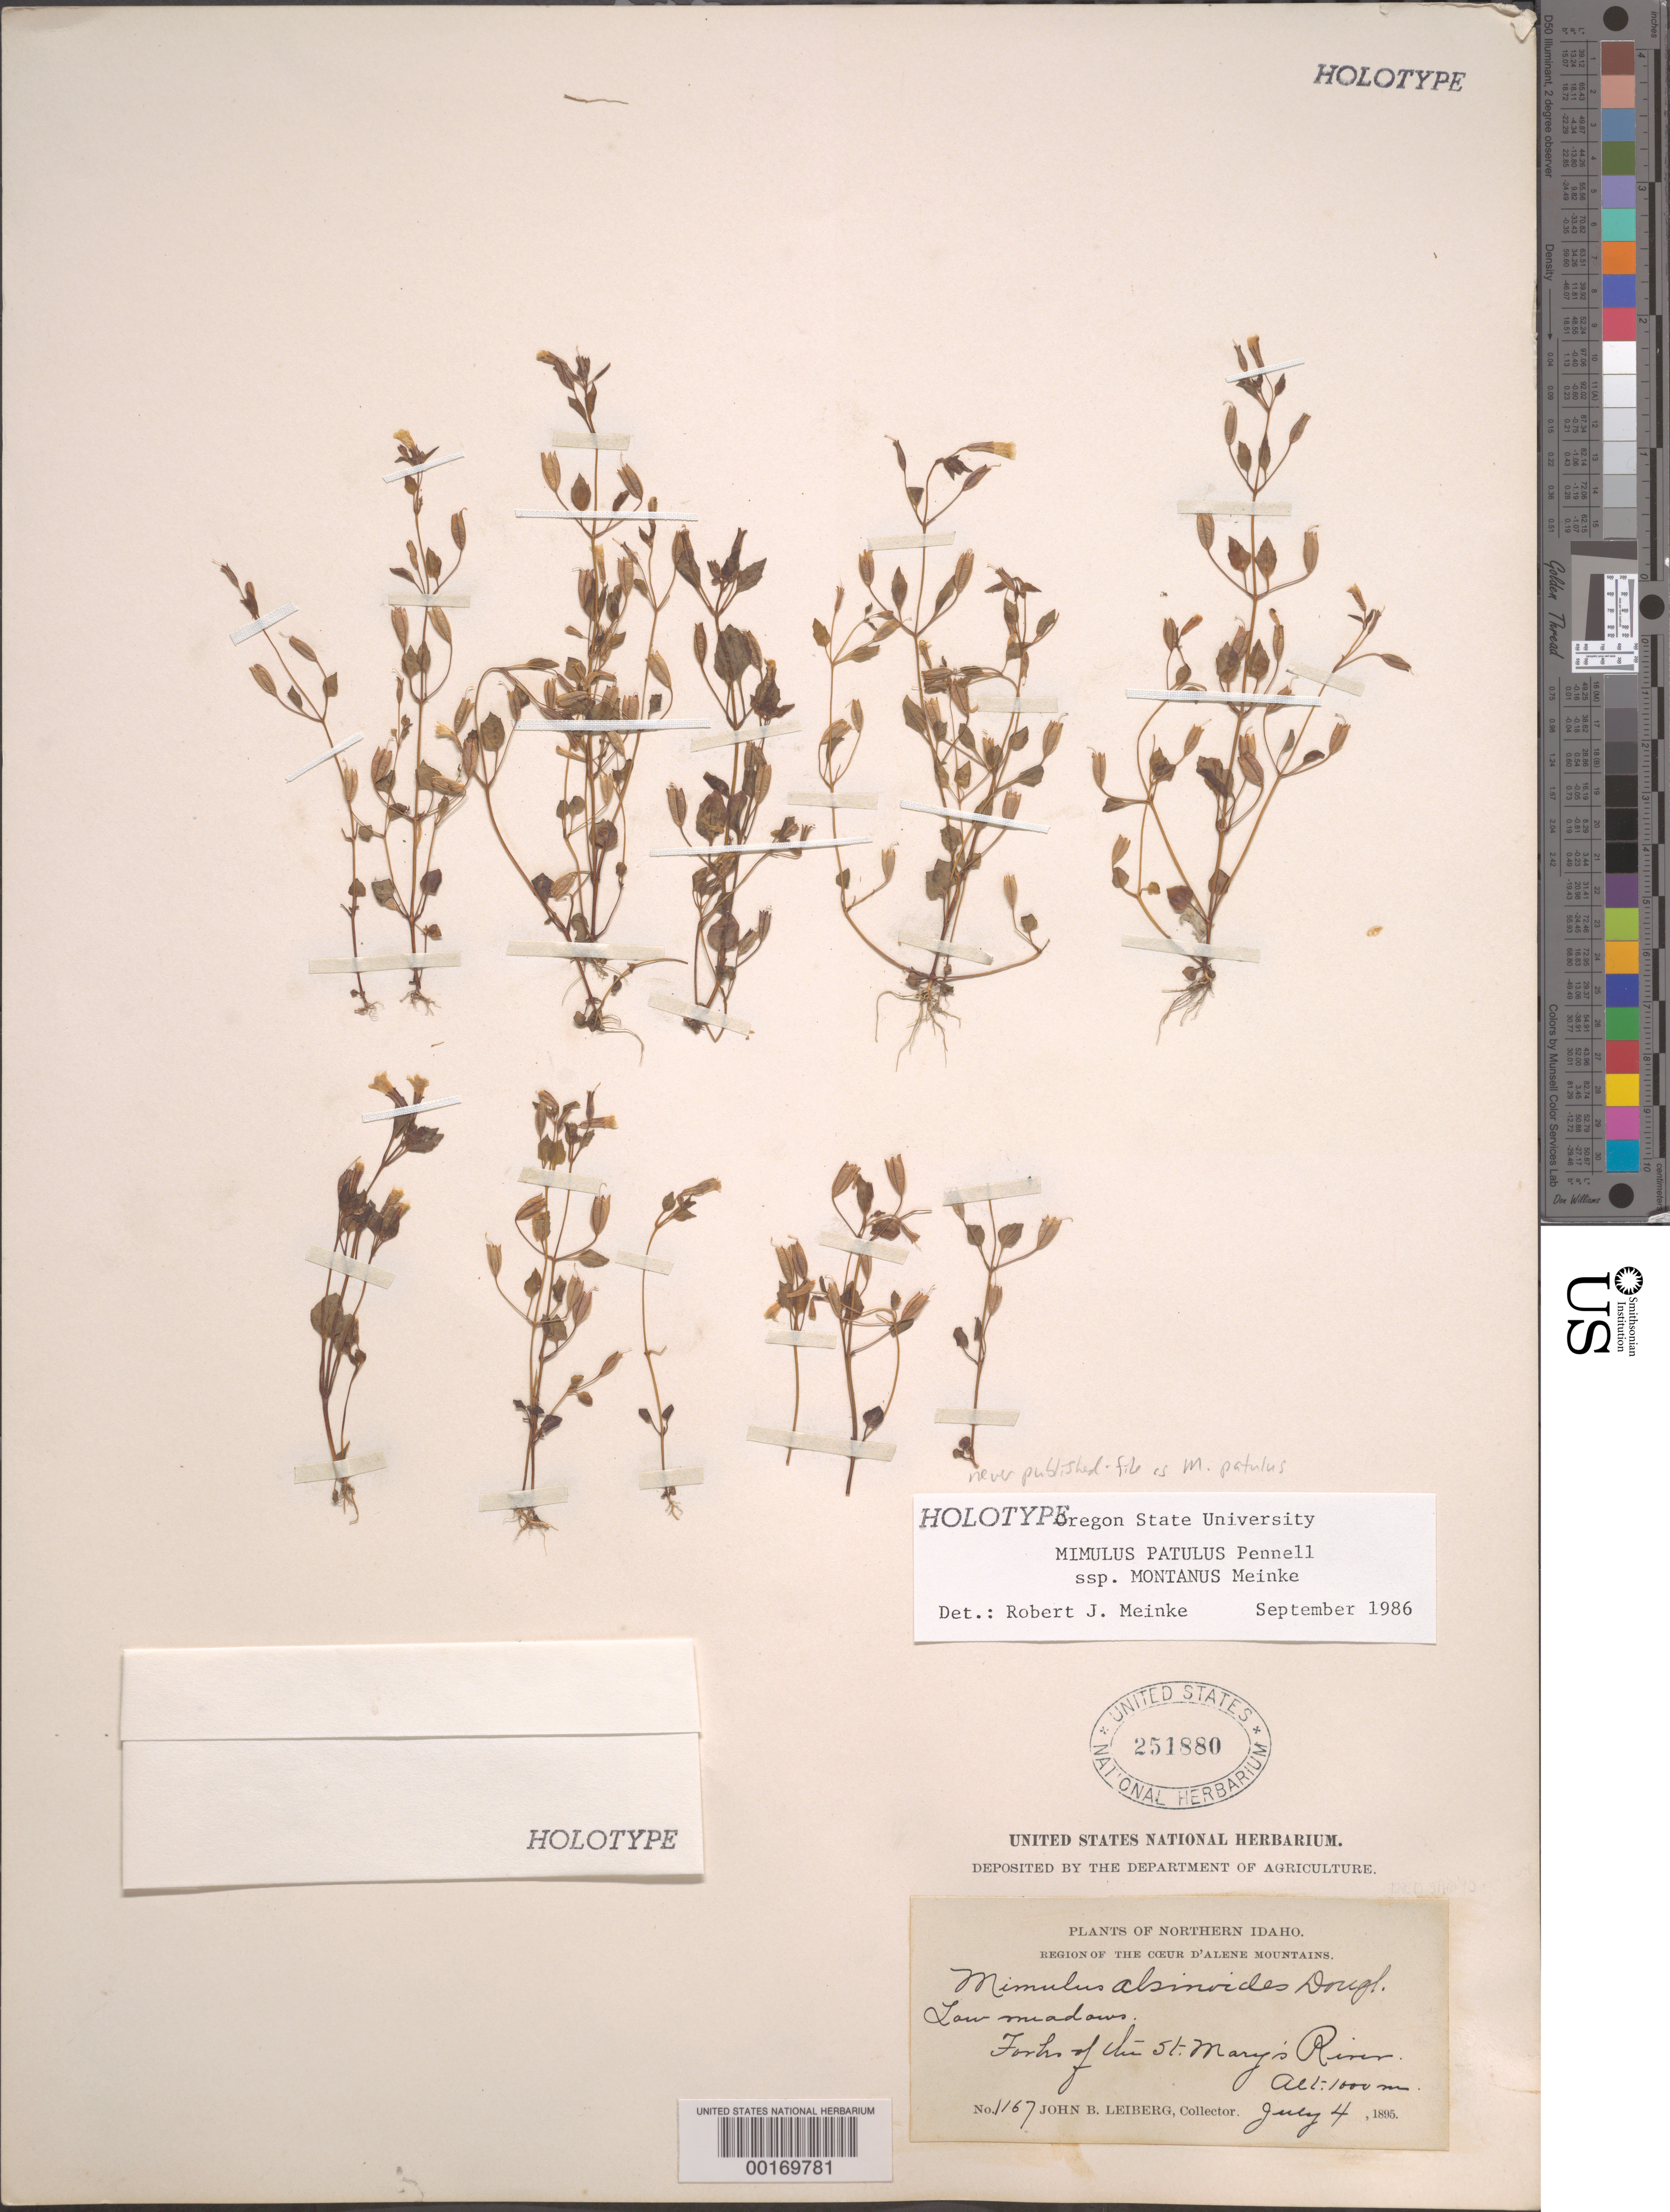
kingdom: Plantae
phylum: Tracheophyta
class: Magnoliopsida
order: Lamiales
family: Phrymaceae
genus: Mimulus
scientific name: Mimulus patulus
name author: Pennell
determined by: Meinke, R. J.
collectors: J. Leiberg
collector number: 1167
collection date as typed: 04 Jul 1895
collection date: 1895-07-04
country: United States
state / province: Idaho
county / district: Kootenai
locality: Coeur d'Alene Mountains, forks of St. Mary's River.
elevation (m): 3000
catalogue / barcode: US 251880